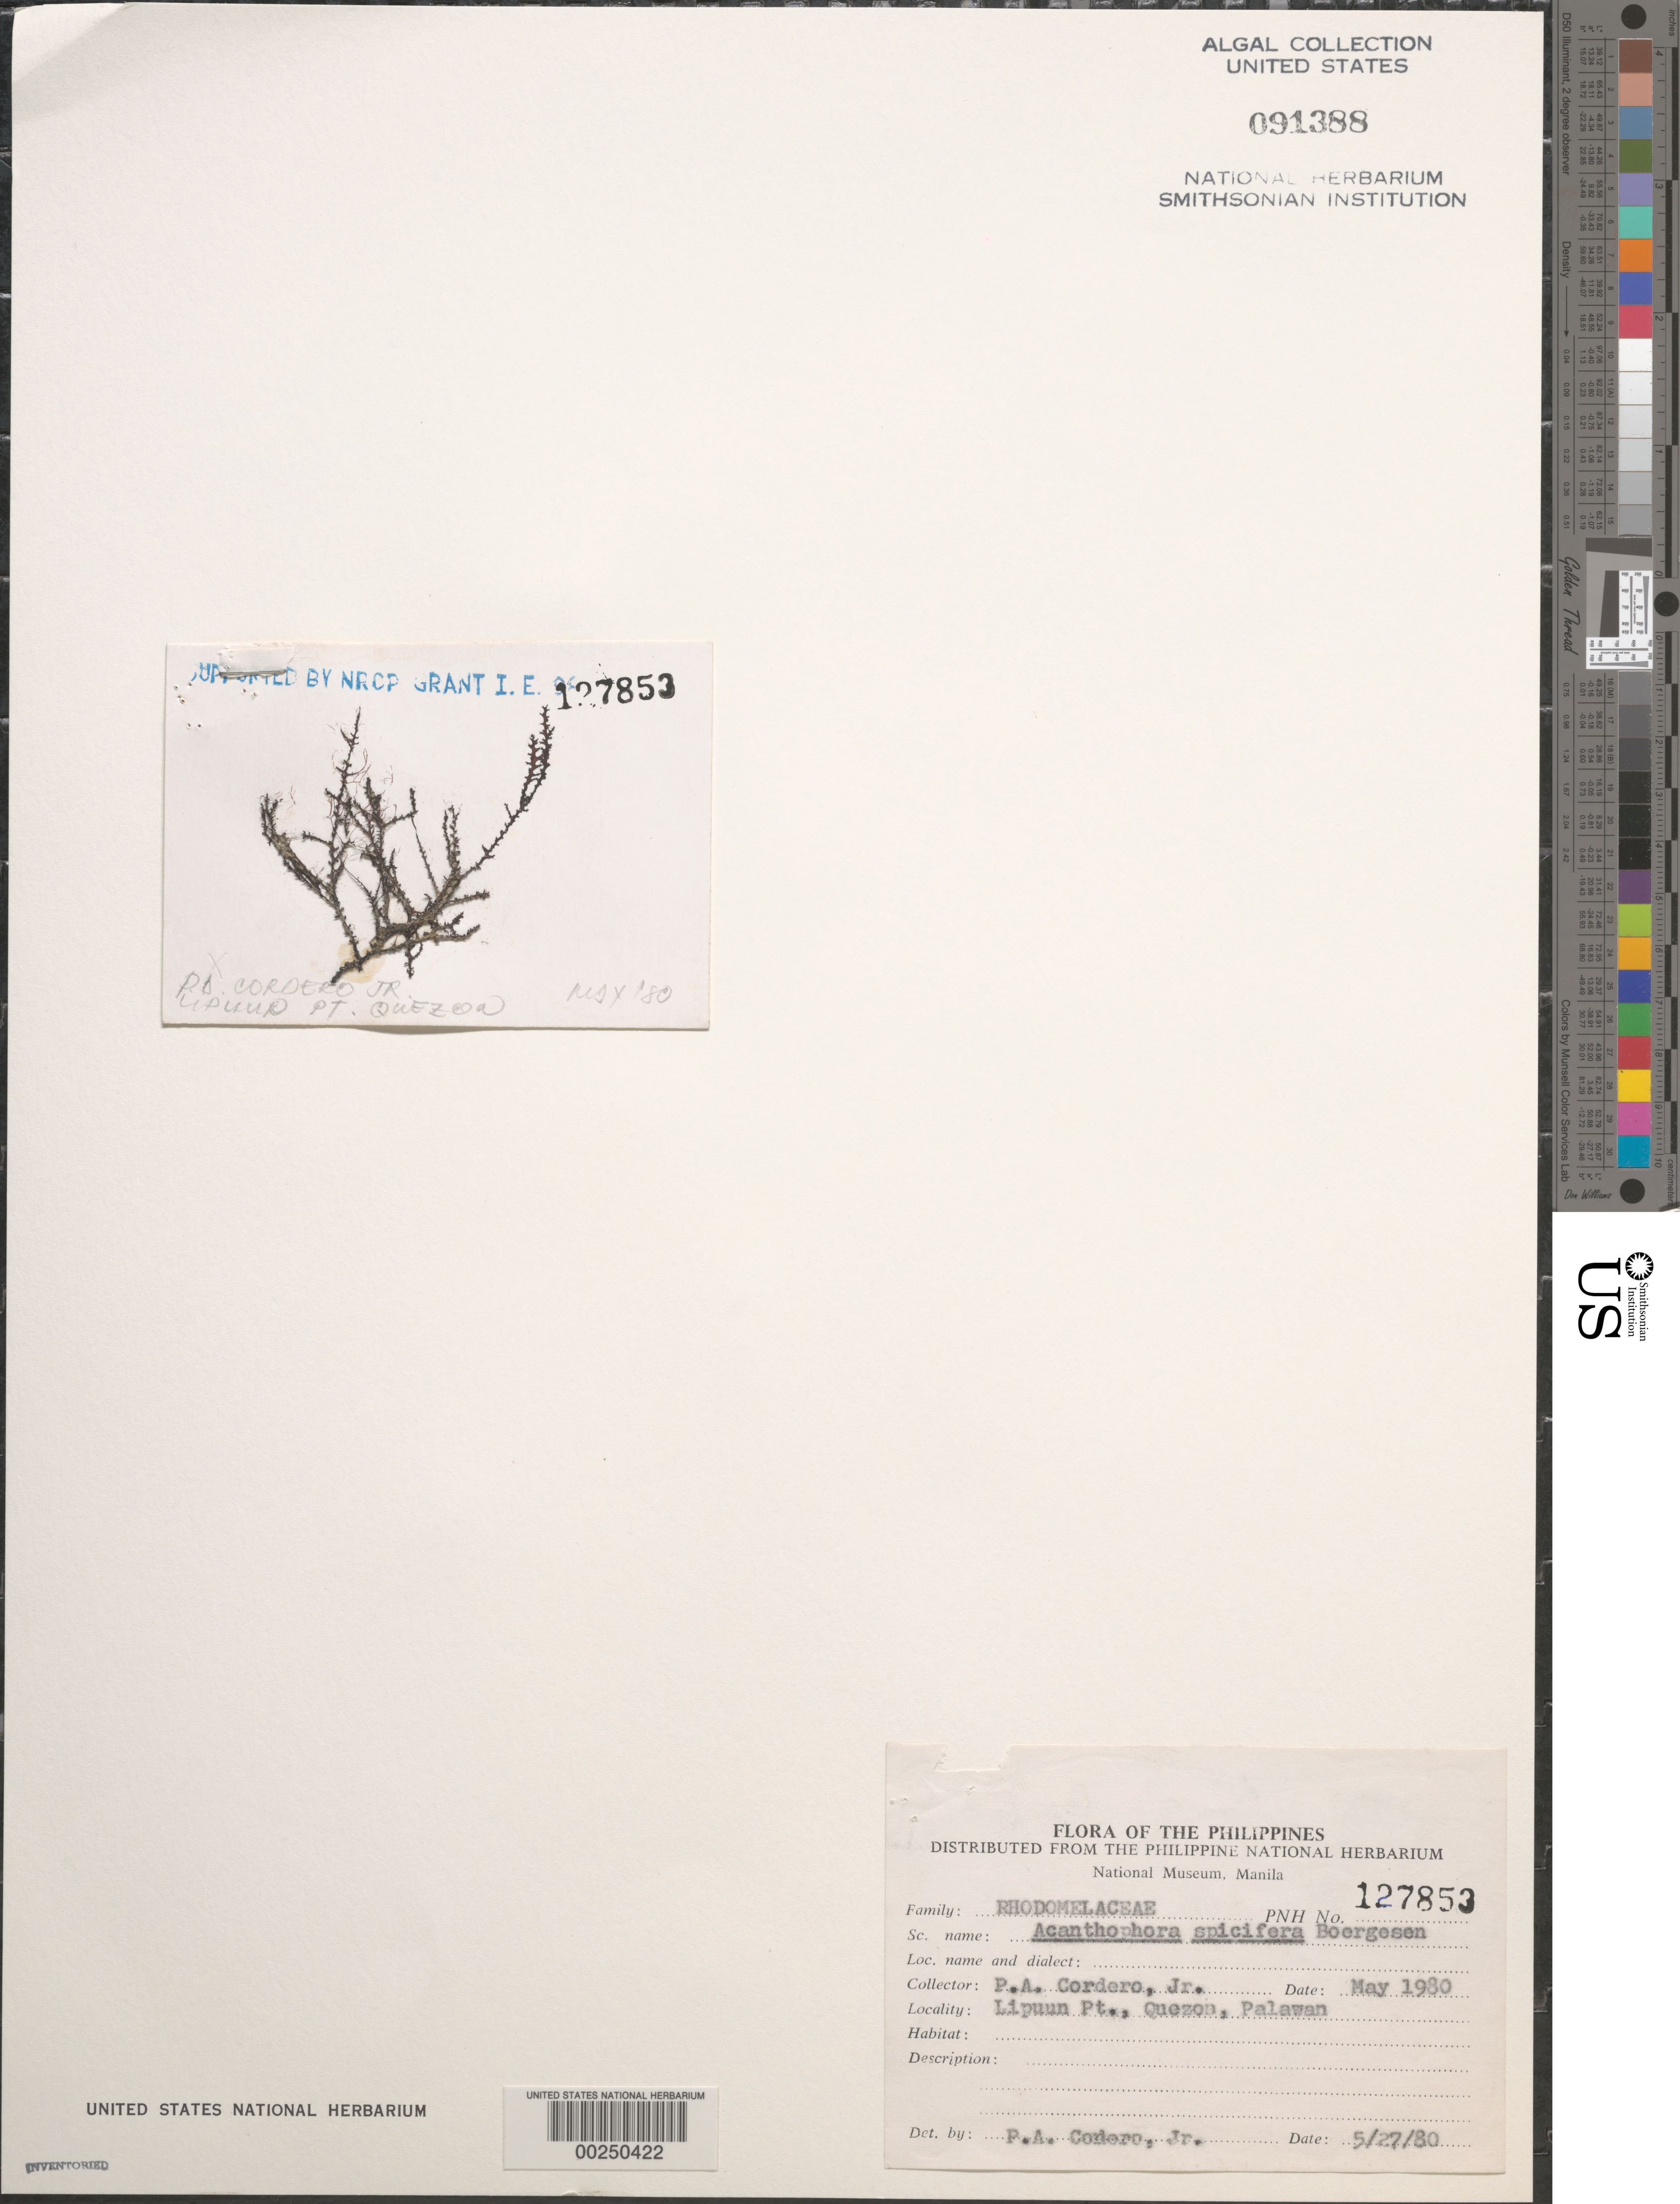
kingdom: Plantae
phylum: Rhodophyta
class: Florideophyceae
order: Ceramiales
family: Rhodomelaceae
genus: Acanthophora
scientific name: Acanthophora spicifera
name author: (Vahl) Børgesen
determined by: Cordero, P. A., Jr.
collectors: P. A. Cordero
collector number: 127853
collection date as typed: May 1980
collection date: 1980-05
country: Philippines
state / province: Mimaropa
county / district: Palawan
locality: Lipuun point, quezon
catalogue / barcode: US 91388